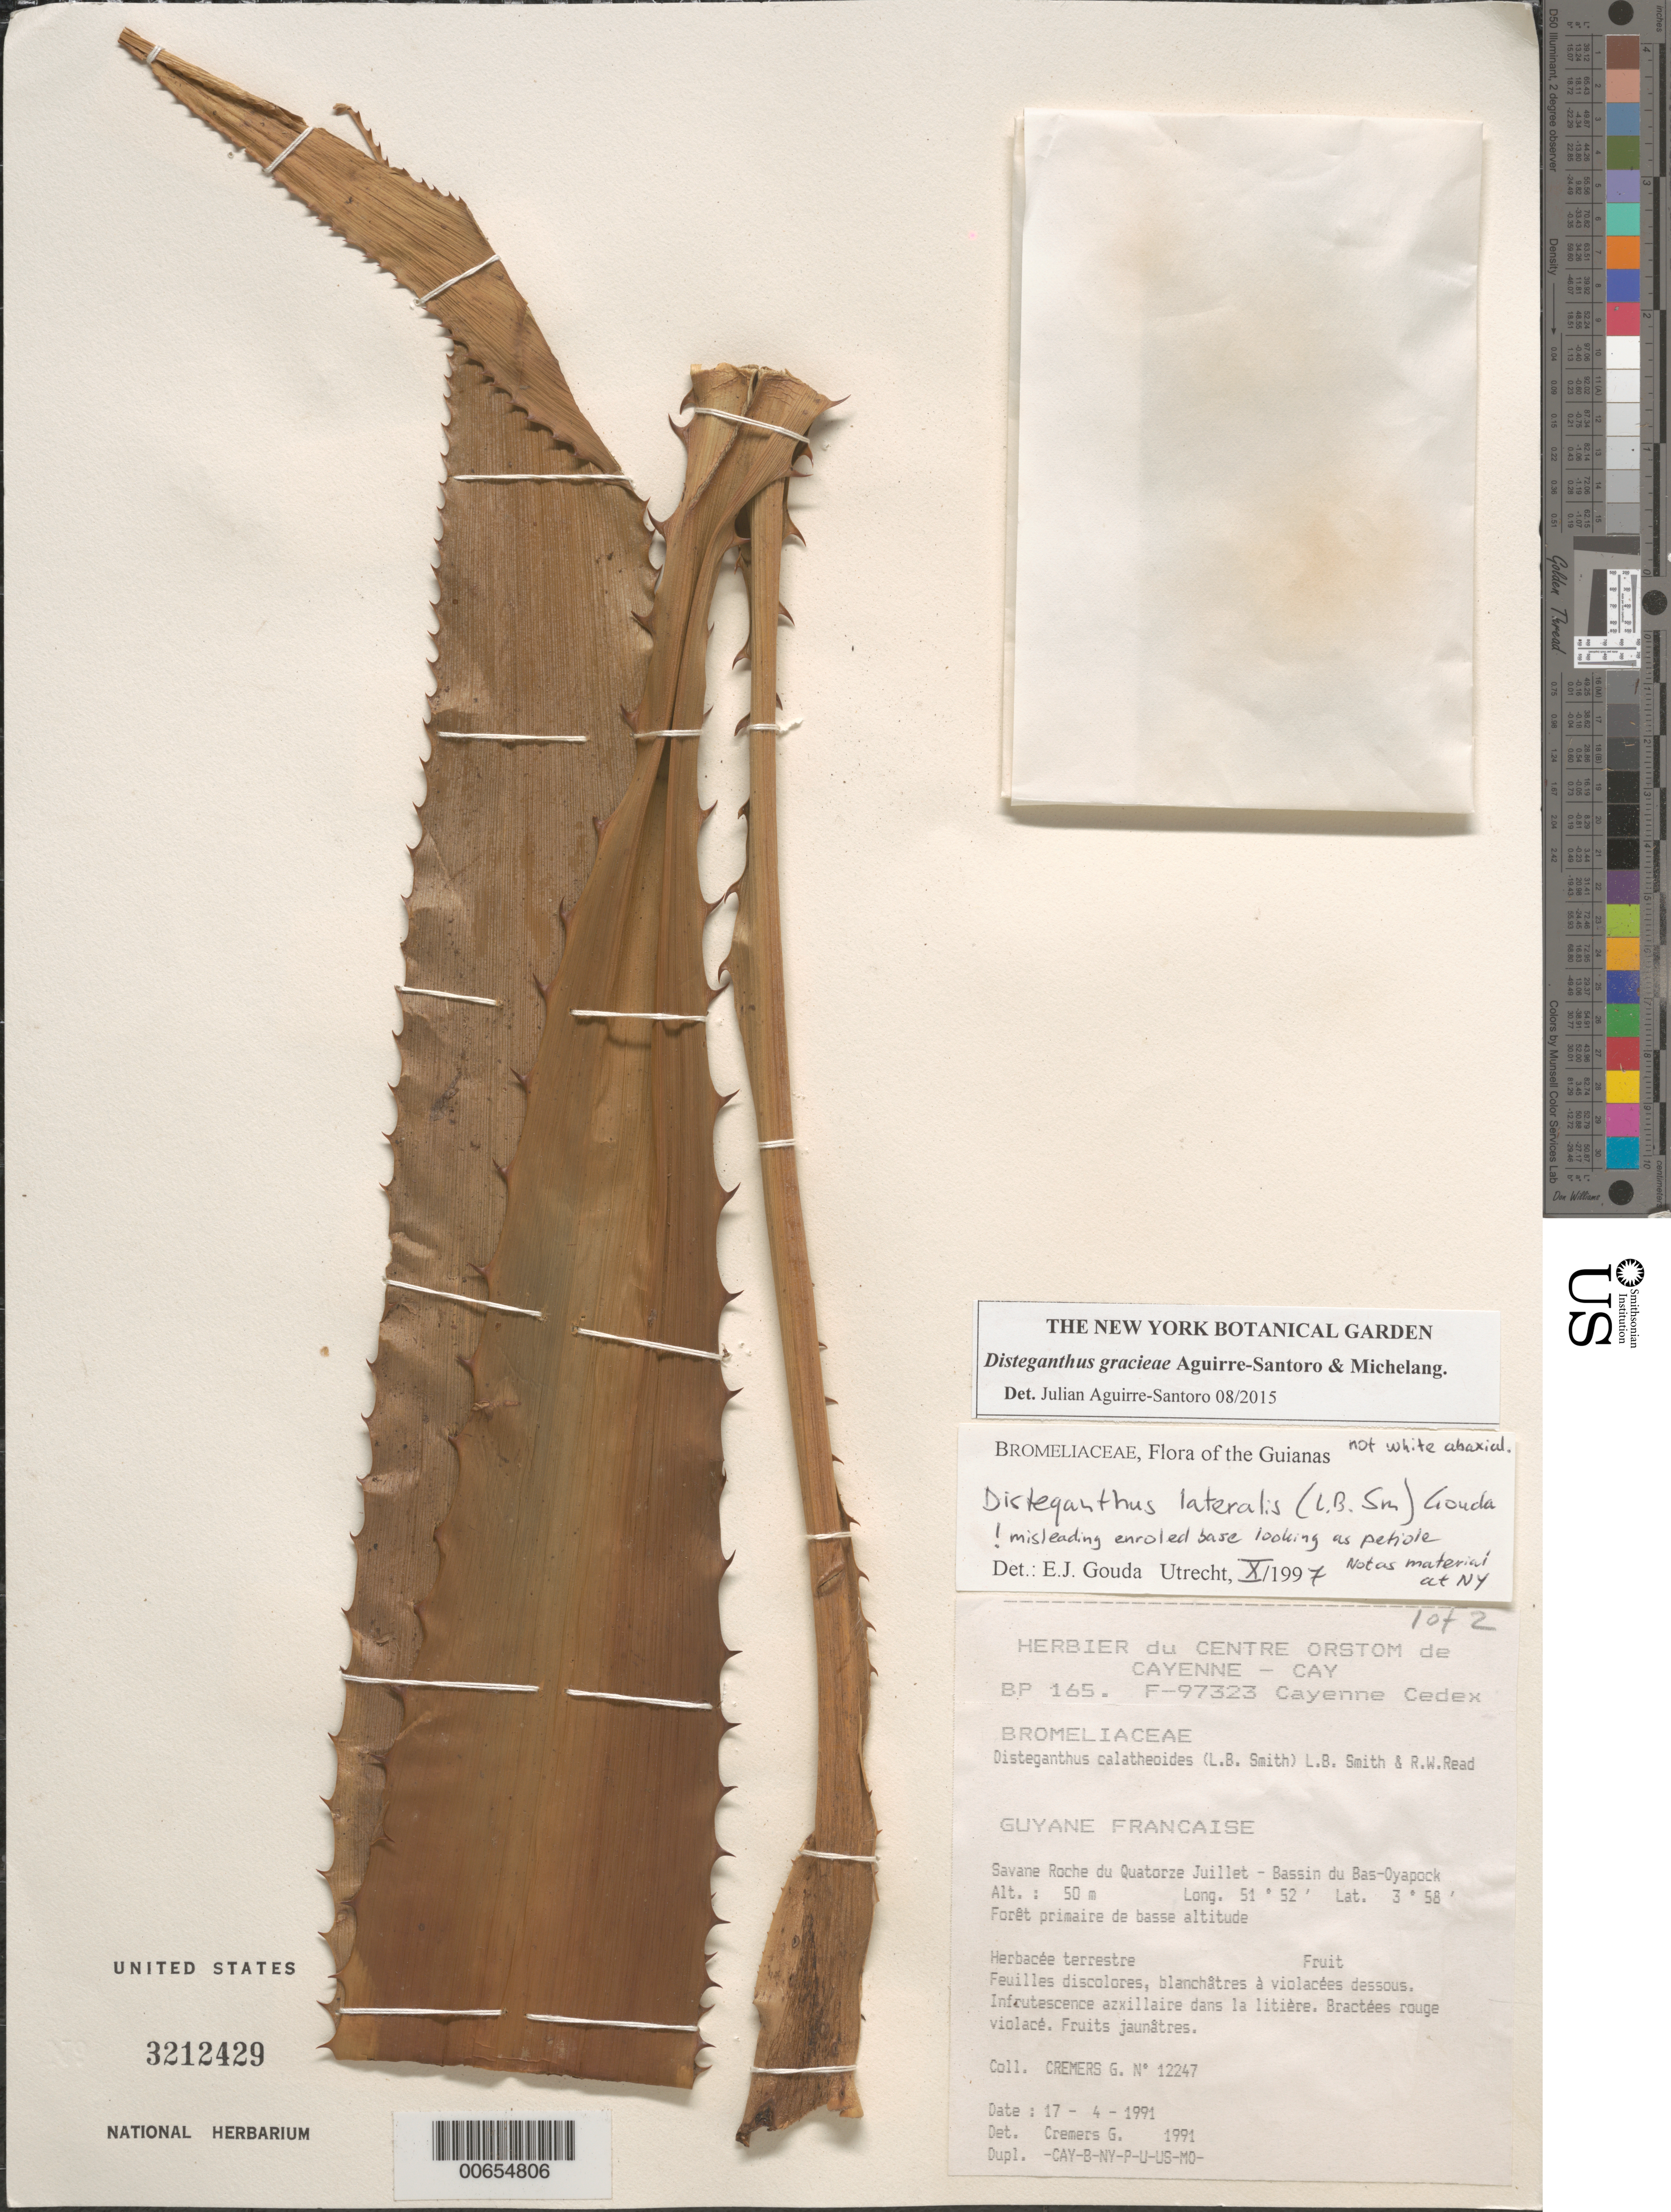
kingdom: Plantae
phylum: Tracheophyta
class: Liliopsida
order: Poales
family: Bromeliaceae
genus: Disteganthus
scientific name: Disteganthus lateralis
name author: (L.B. Sm.) Gouda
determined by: Gouda, E. J.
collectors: G. Cremers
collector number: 12247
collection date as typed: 17-Apr-91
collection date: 1991-04-17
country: French Guiana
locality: Savane Roche du Quatorze Juillet, Bassin du Bas-Oyapock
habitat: Low primary forest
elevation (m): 50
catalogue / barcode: US 3212429